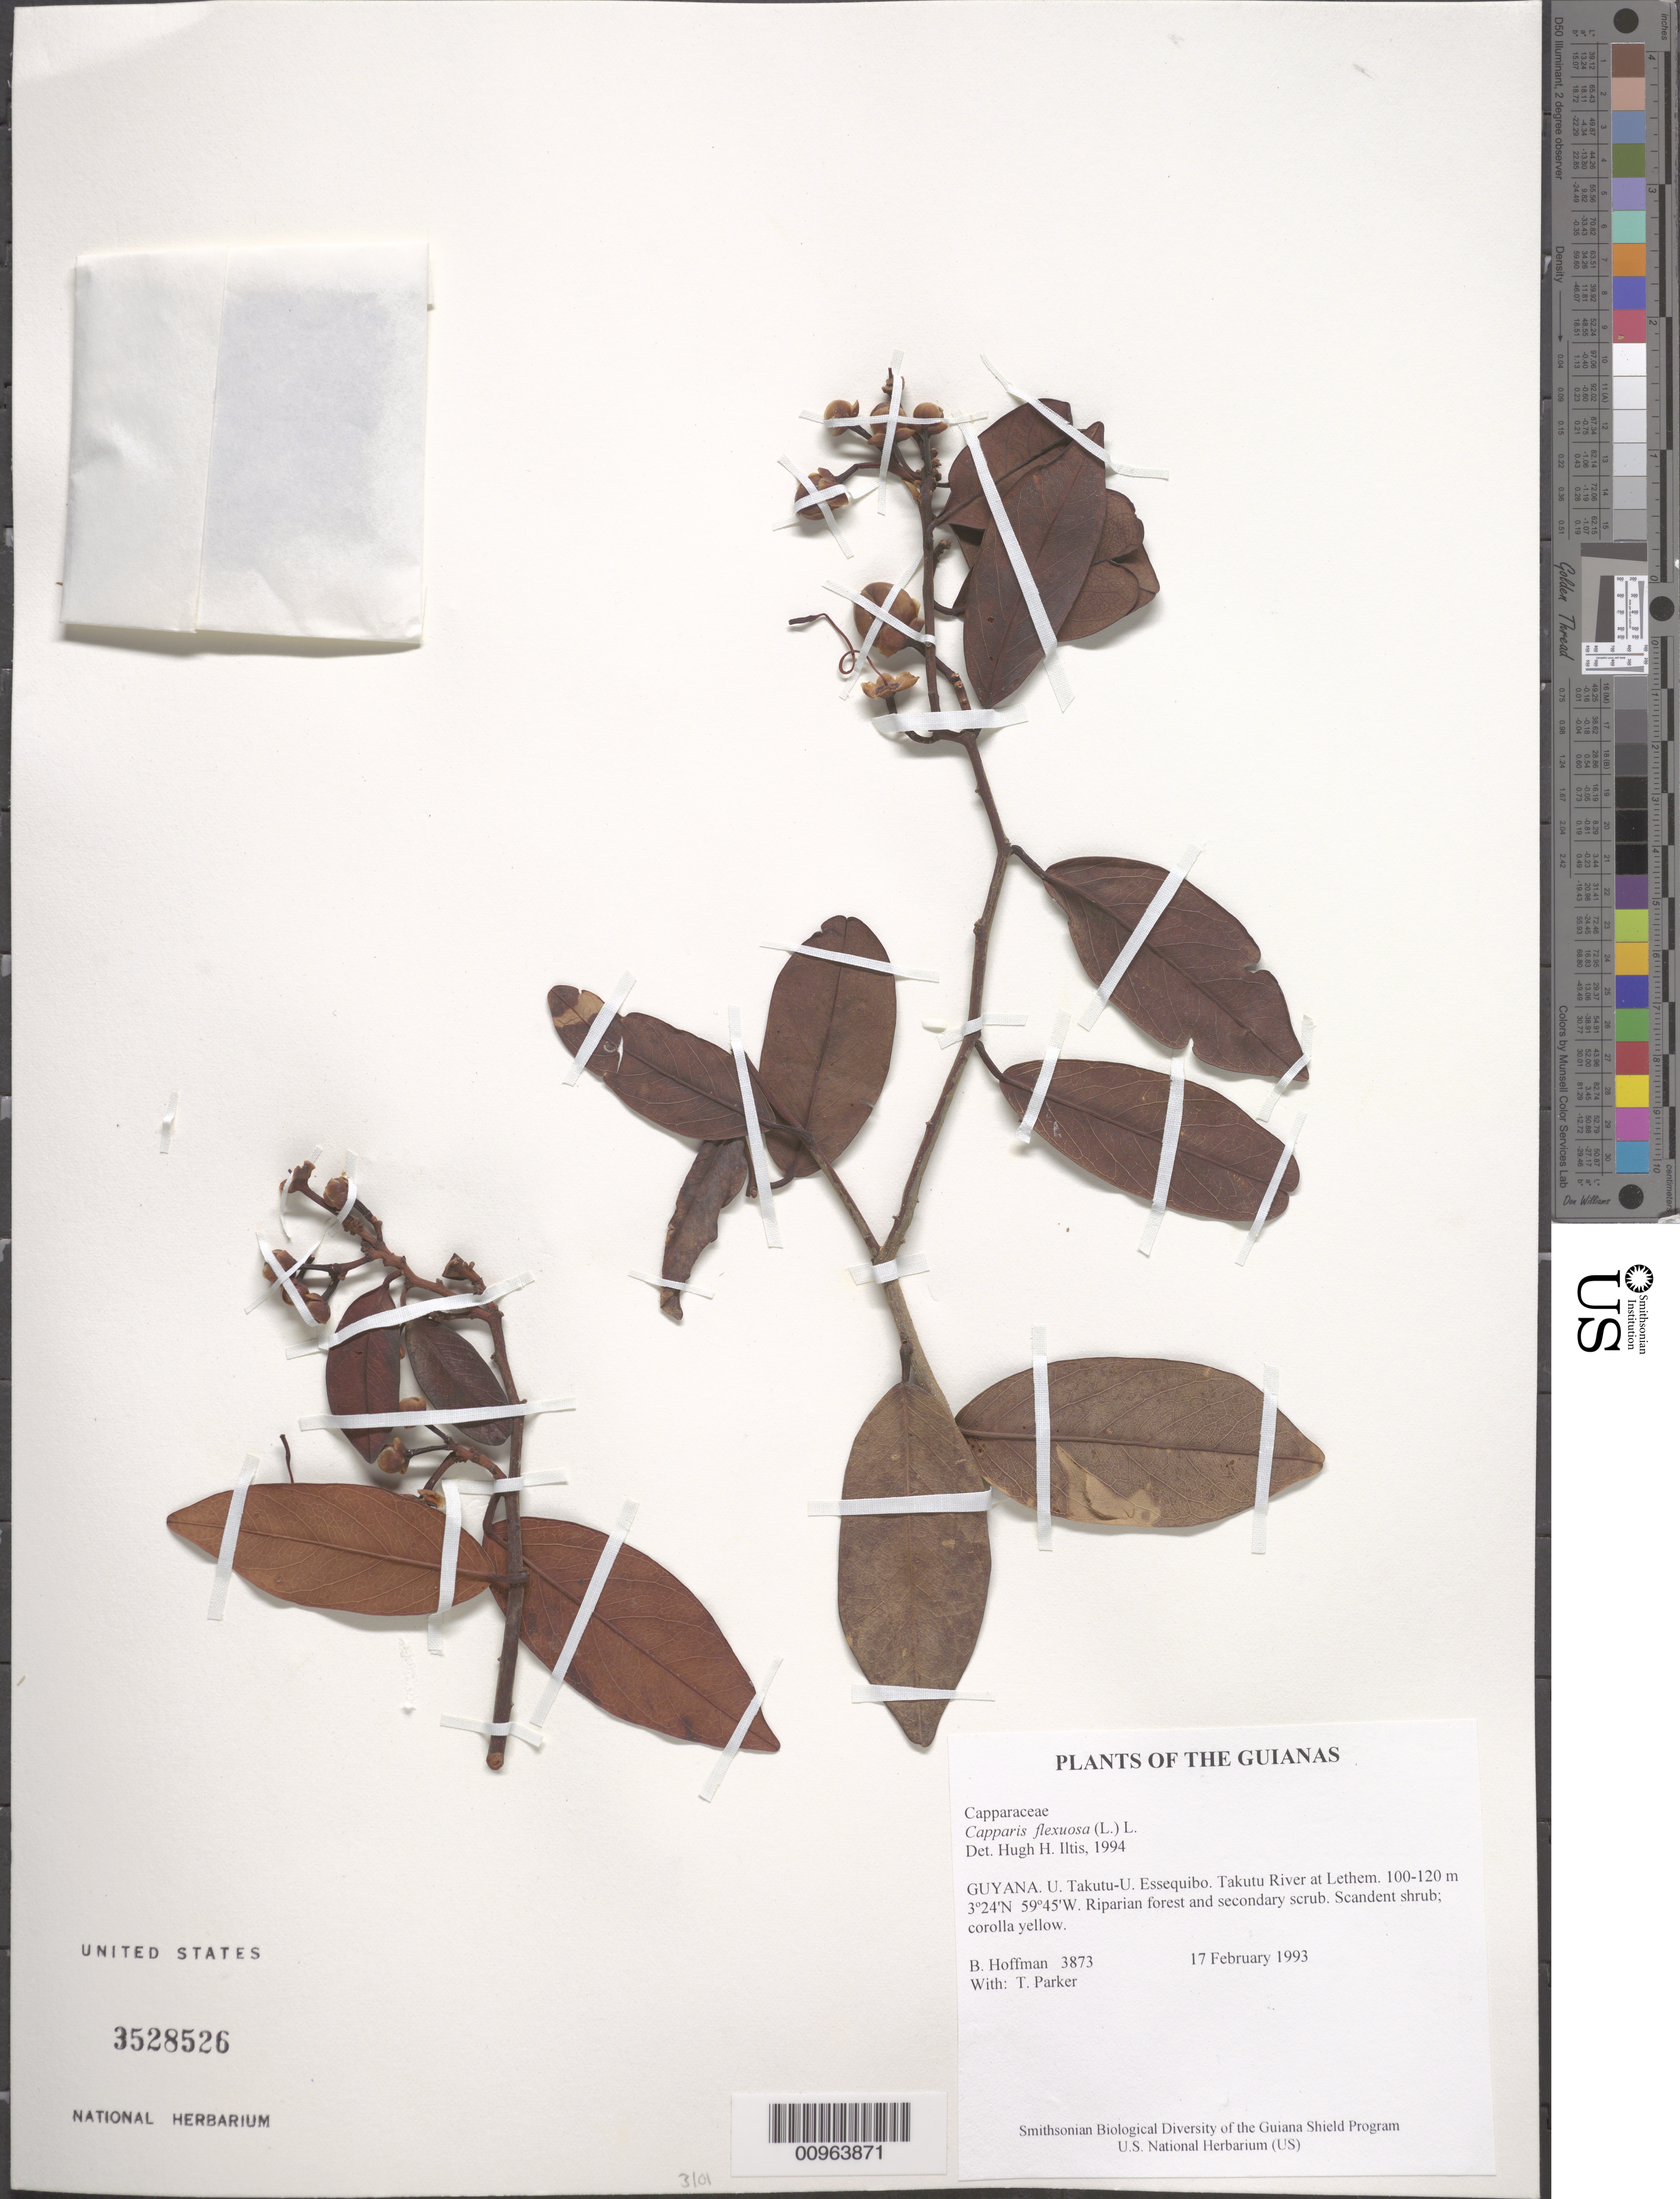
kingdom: Plantae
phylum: Tracheophyta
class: Magnoliopsida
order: Brassicales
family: Capparaceae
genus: Capparis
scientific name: Capparis flexuosa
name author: (L.) L.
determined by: Iltis, Hugh Hellmut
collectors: B. Hoffman & T. Parker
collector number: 3873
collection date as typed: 17 February 1993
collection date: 1993-02-17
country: Guyana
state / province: U. Takutu-U. Essequibo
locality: Takutu River at Lethem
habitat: Riparian forest and secondary scrub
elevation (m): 100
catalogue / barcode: US 3528526